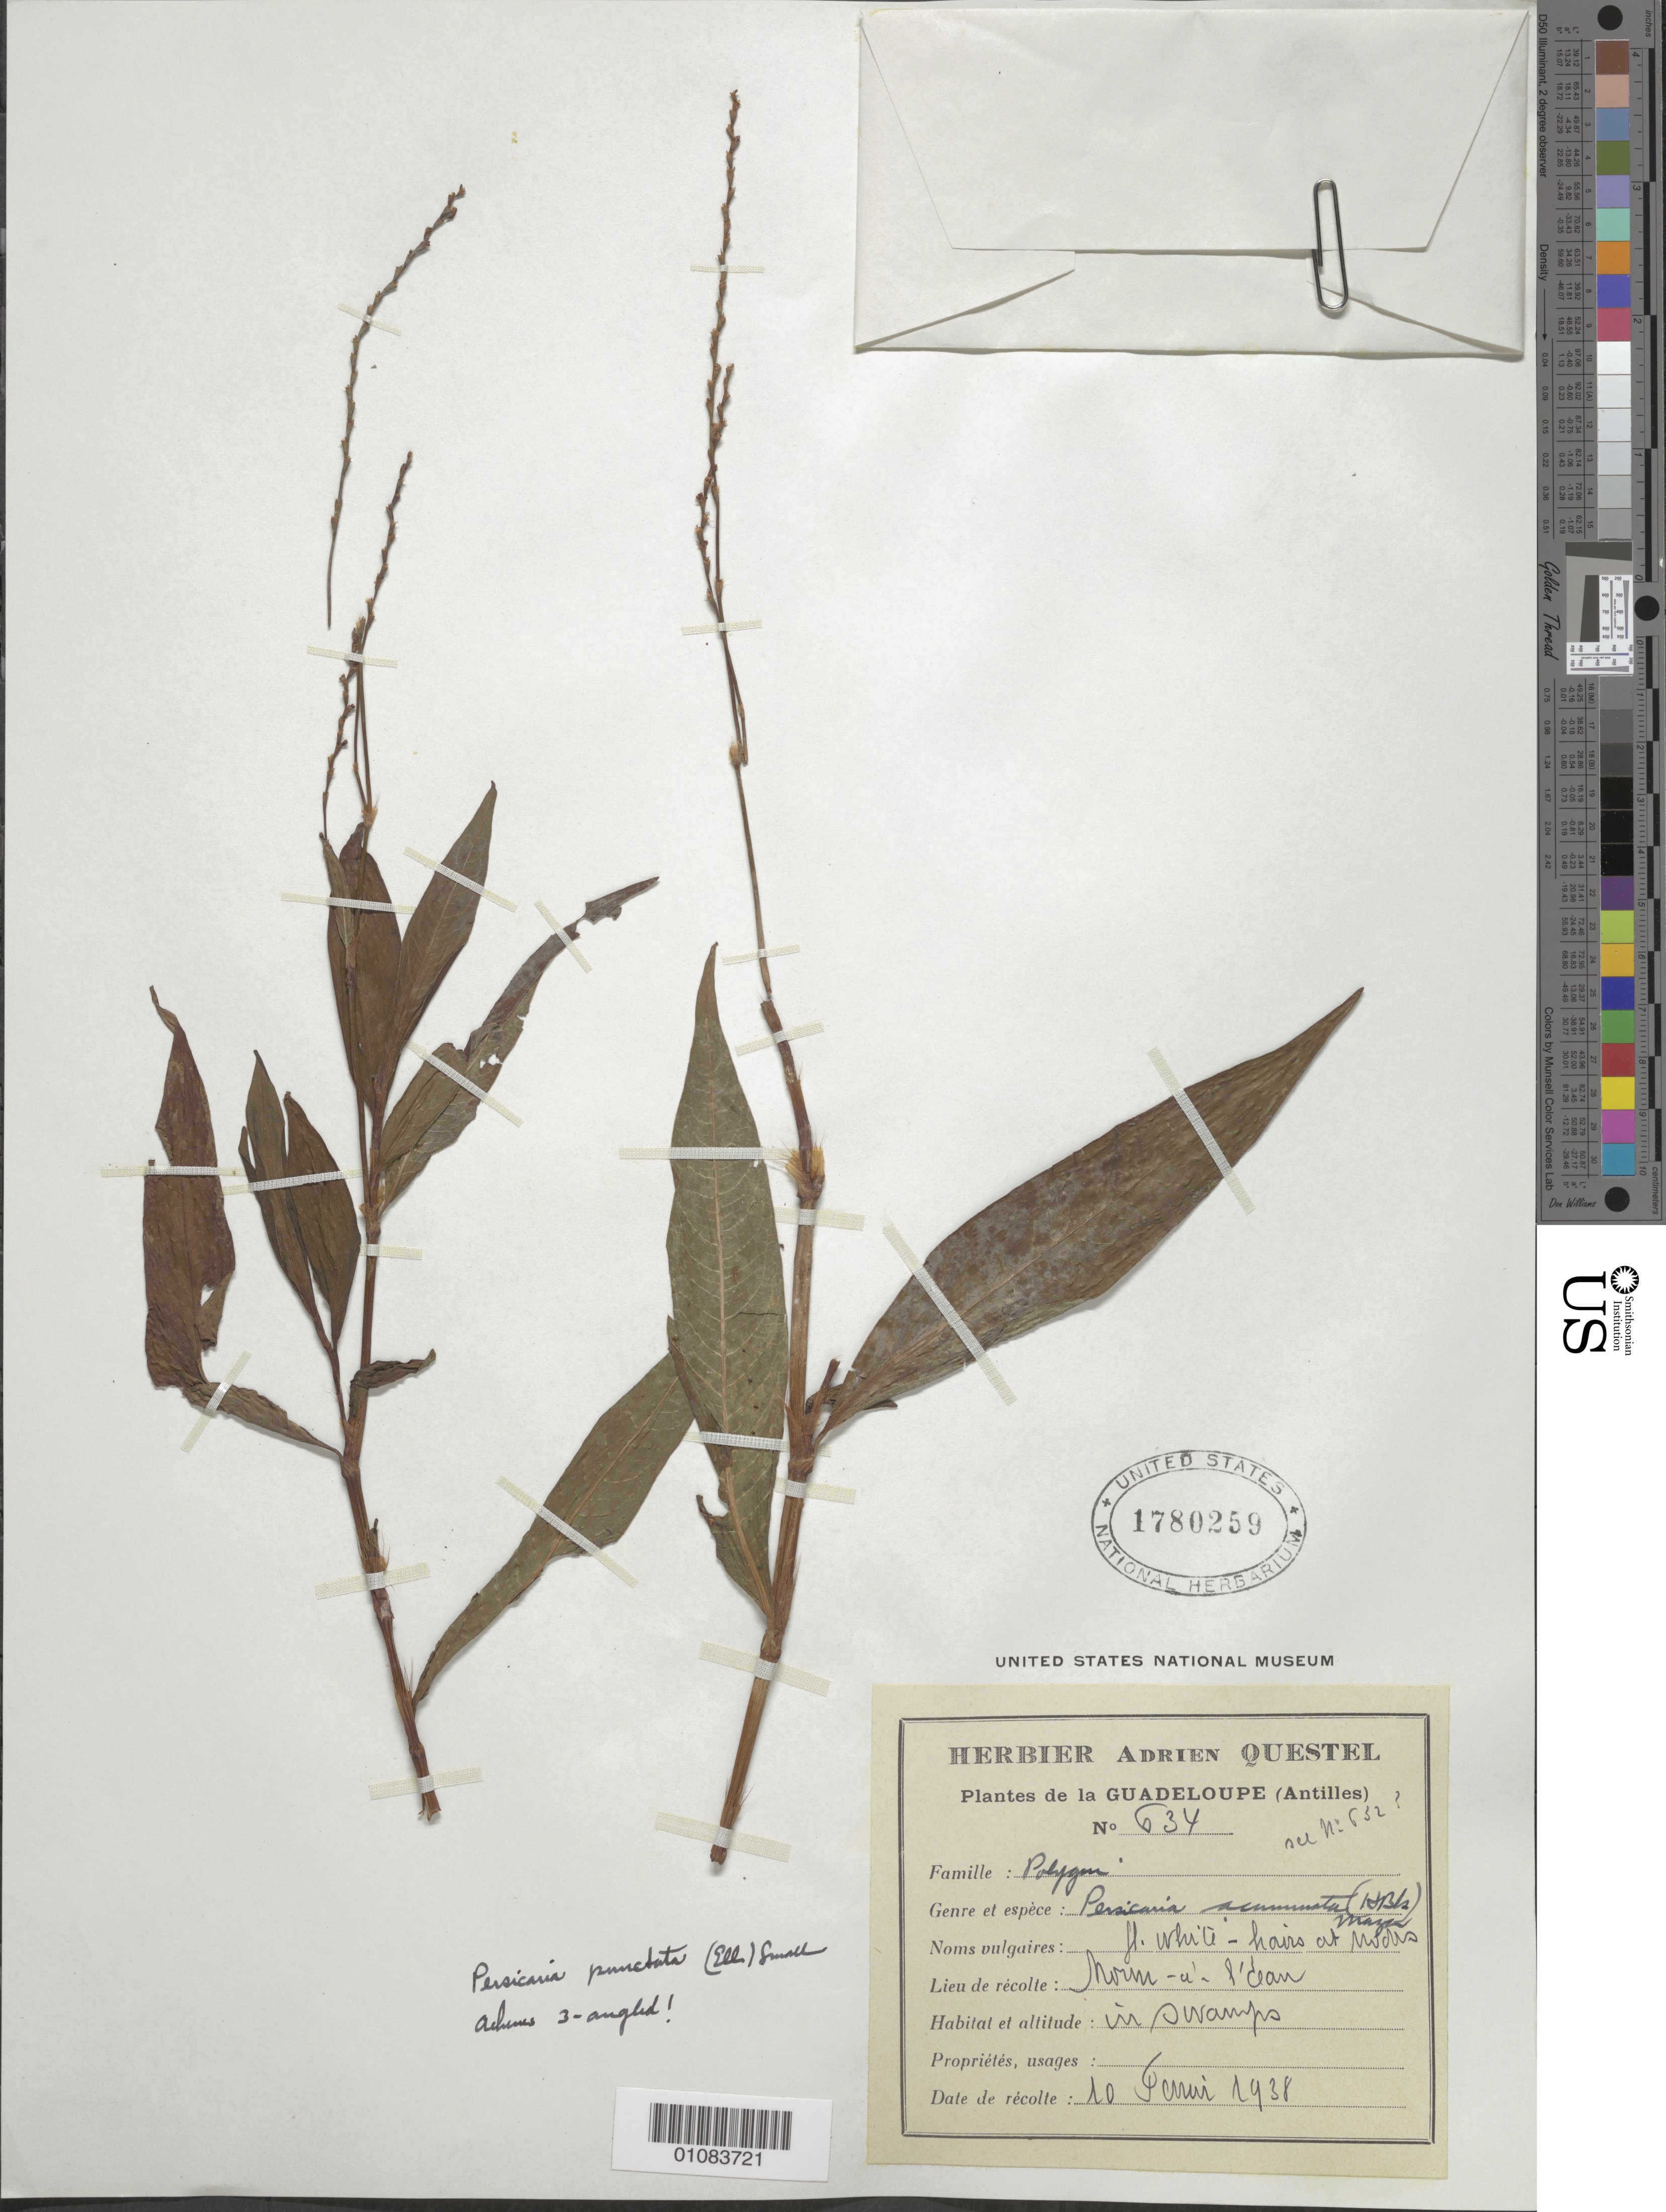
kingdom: Plantae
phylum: Tracheophyta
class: Magnoliopsida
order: Caryophyllales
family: Polygonaceae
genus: Polygonum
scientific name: Polygonum punctatum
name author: Elliott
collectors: A. Questel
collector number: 634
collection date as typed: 10 Feb 1938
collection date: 1938-02-10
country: Guadeloupe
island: Grande Terre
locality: Morne-a-l'Eau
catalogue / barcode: US 1780259